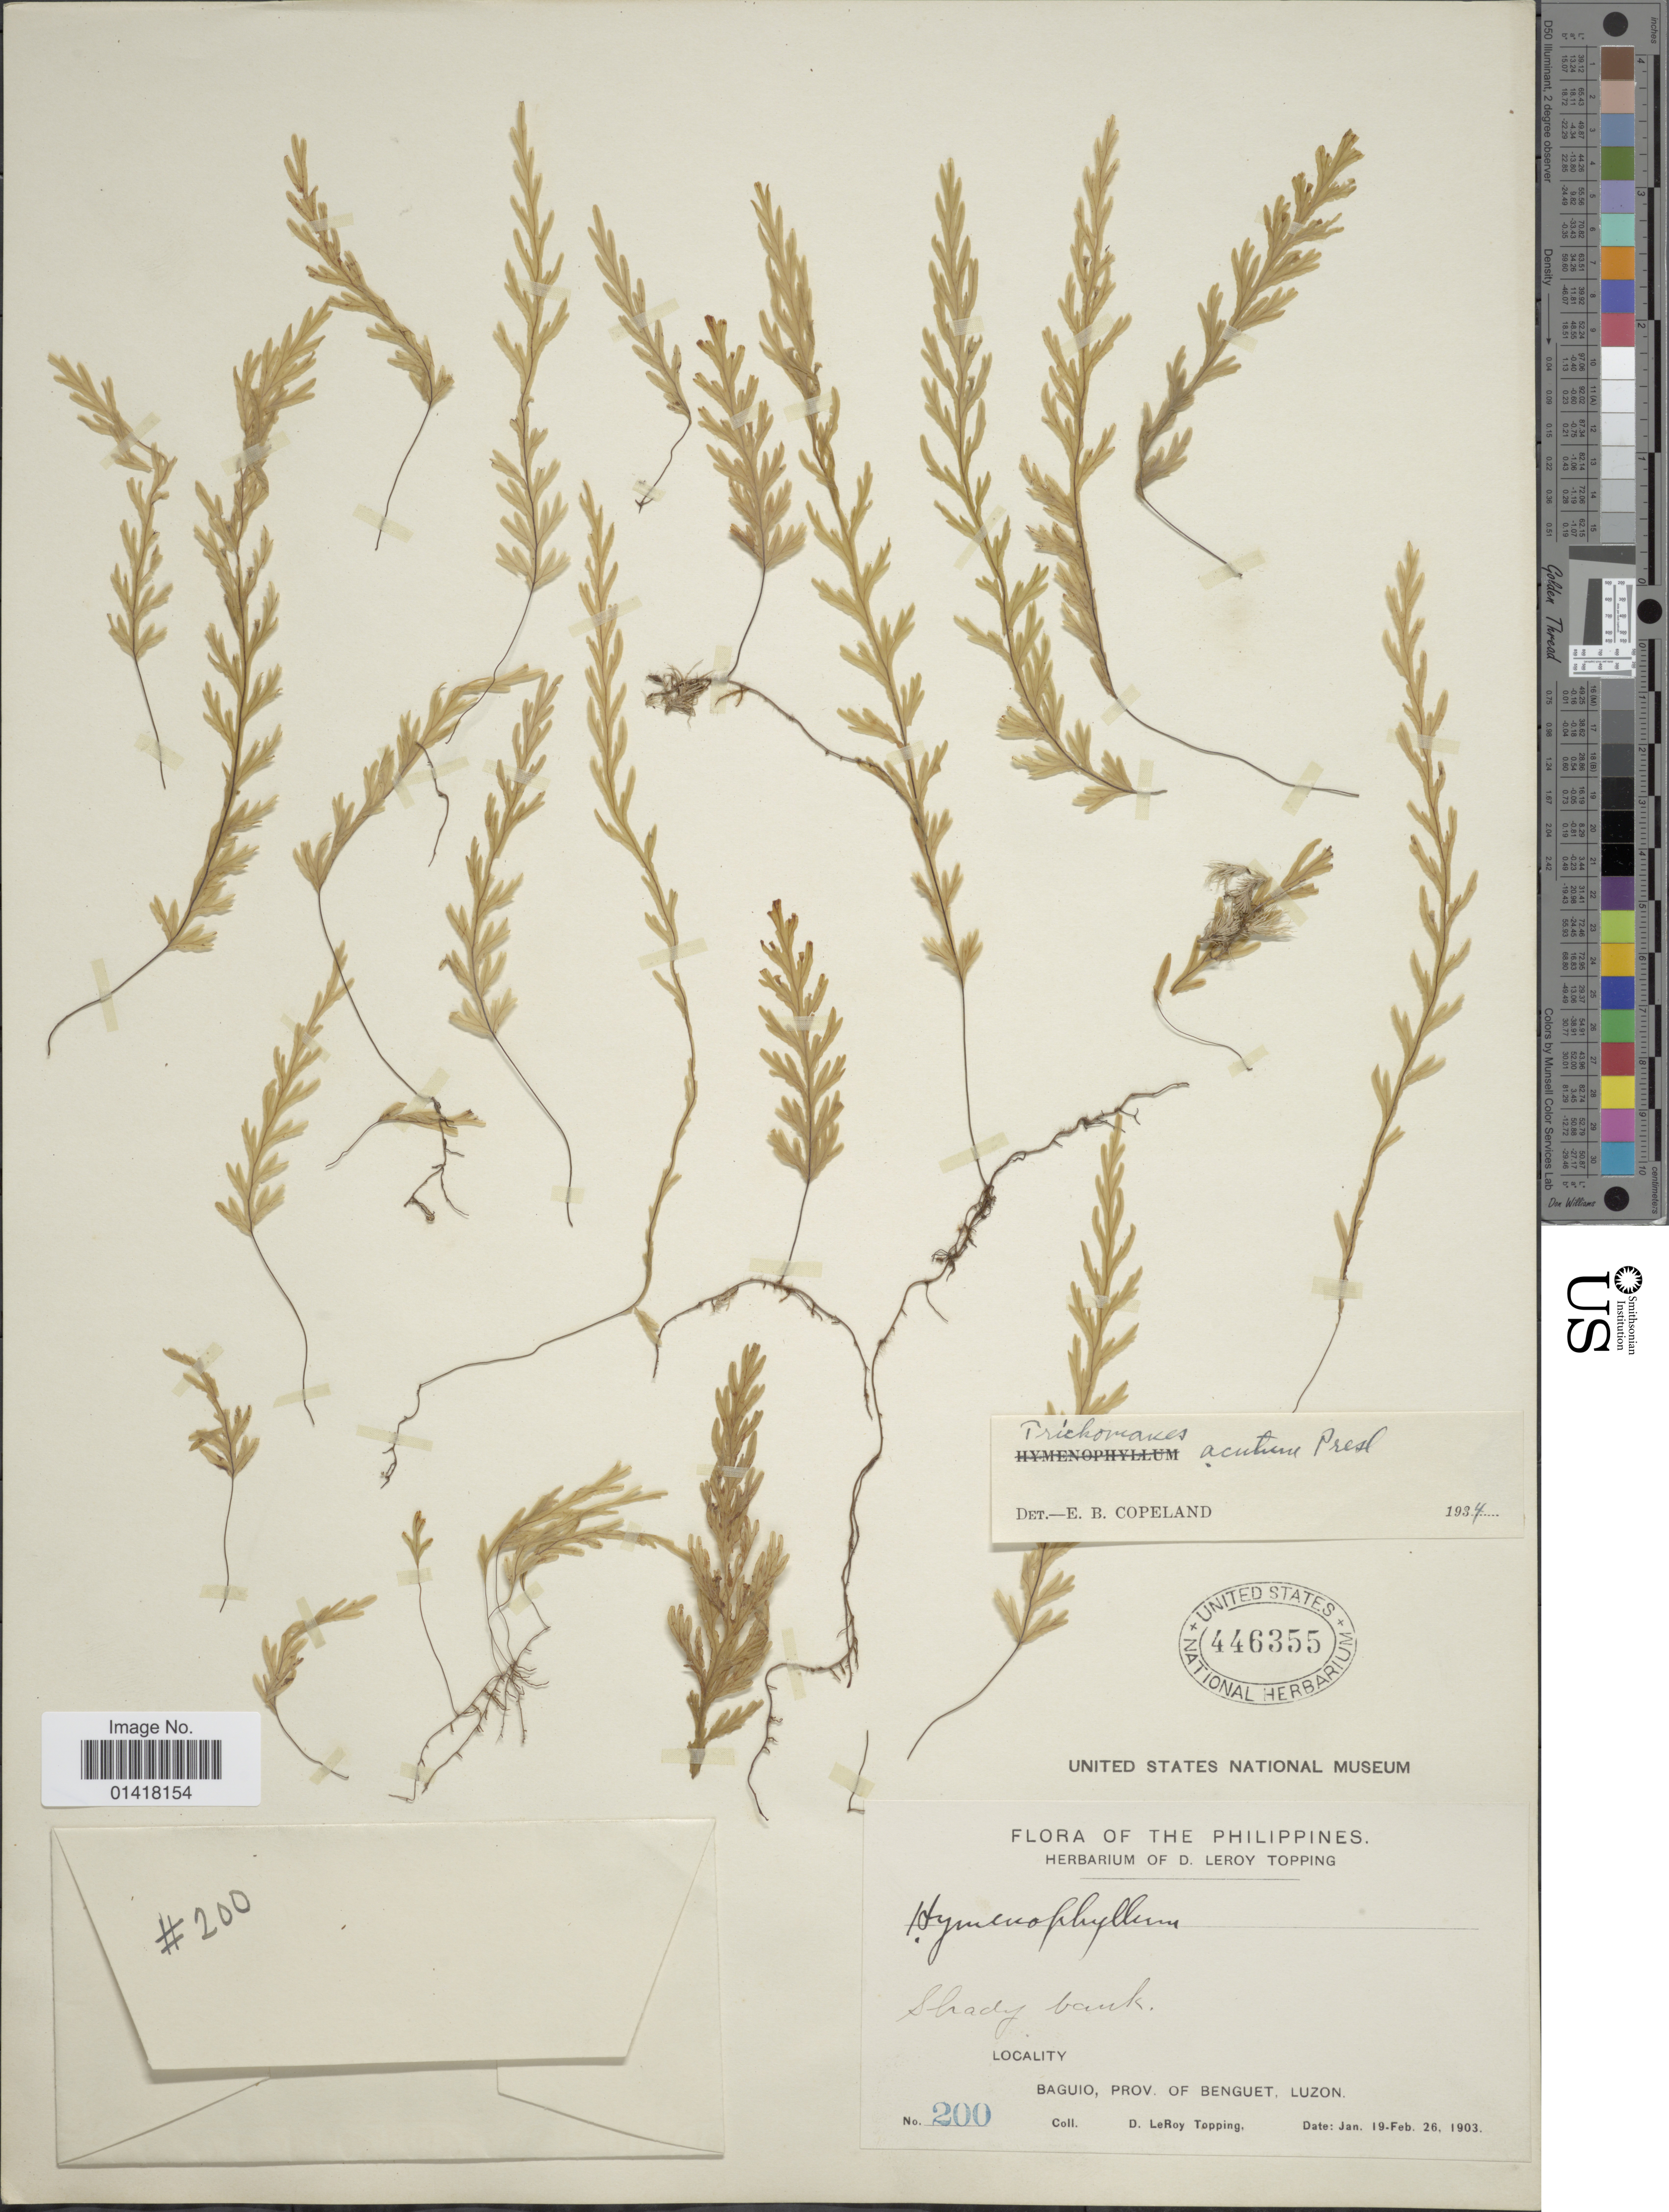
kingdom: Plantae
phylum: Tracheophyta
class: Polypodiopsida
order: Hymenophyllales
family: Hymenophyllaceae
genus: Hymenophyllum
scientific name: Hymenophyllum acutum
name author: (C. Presl) Ebihara & K. Iwats.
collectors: D. L. Topping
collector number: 200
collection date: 1903-01-19/1903-02-26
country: Philippines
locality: Baguio, Prov. Benguet. Luzon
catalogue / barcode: US 446355